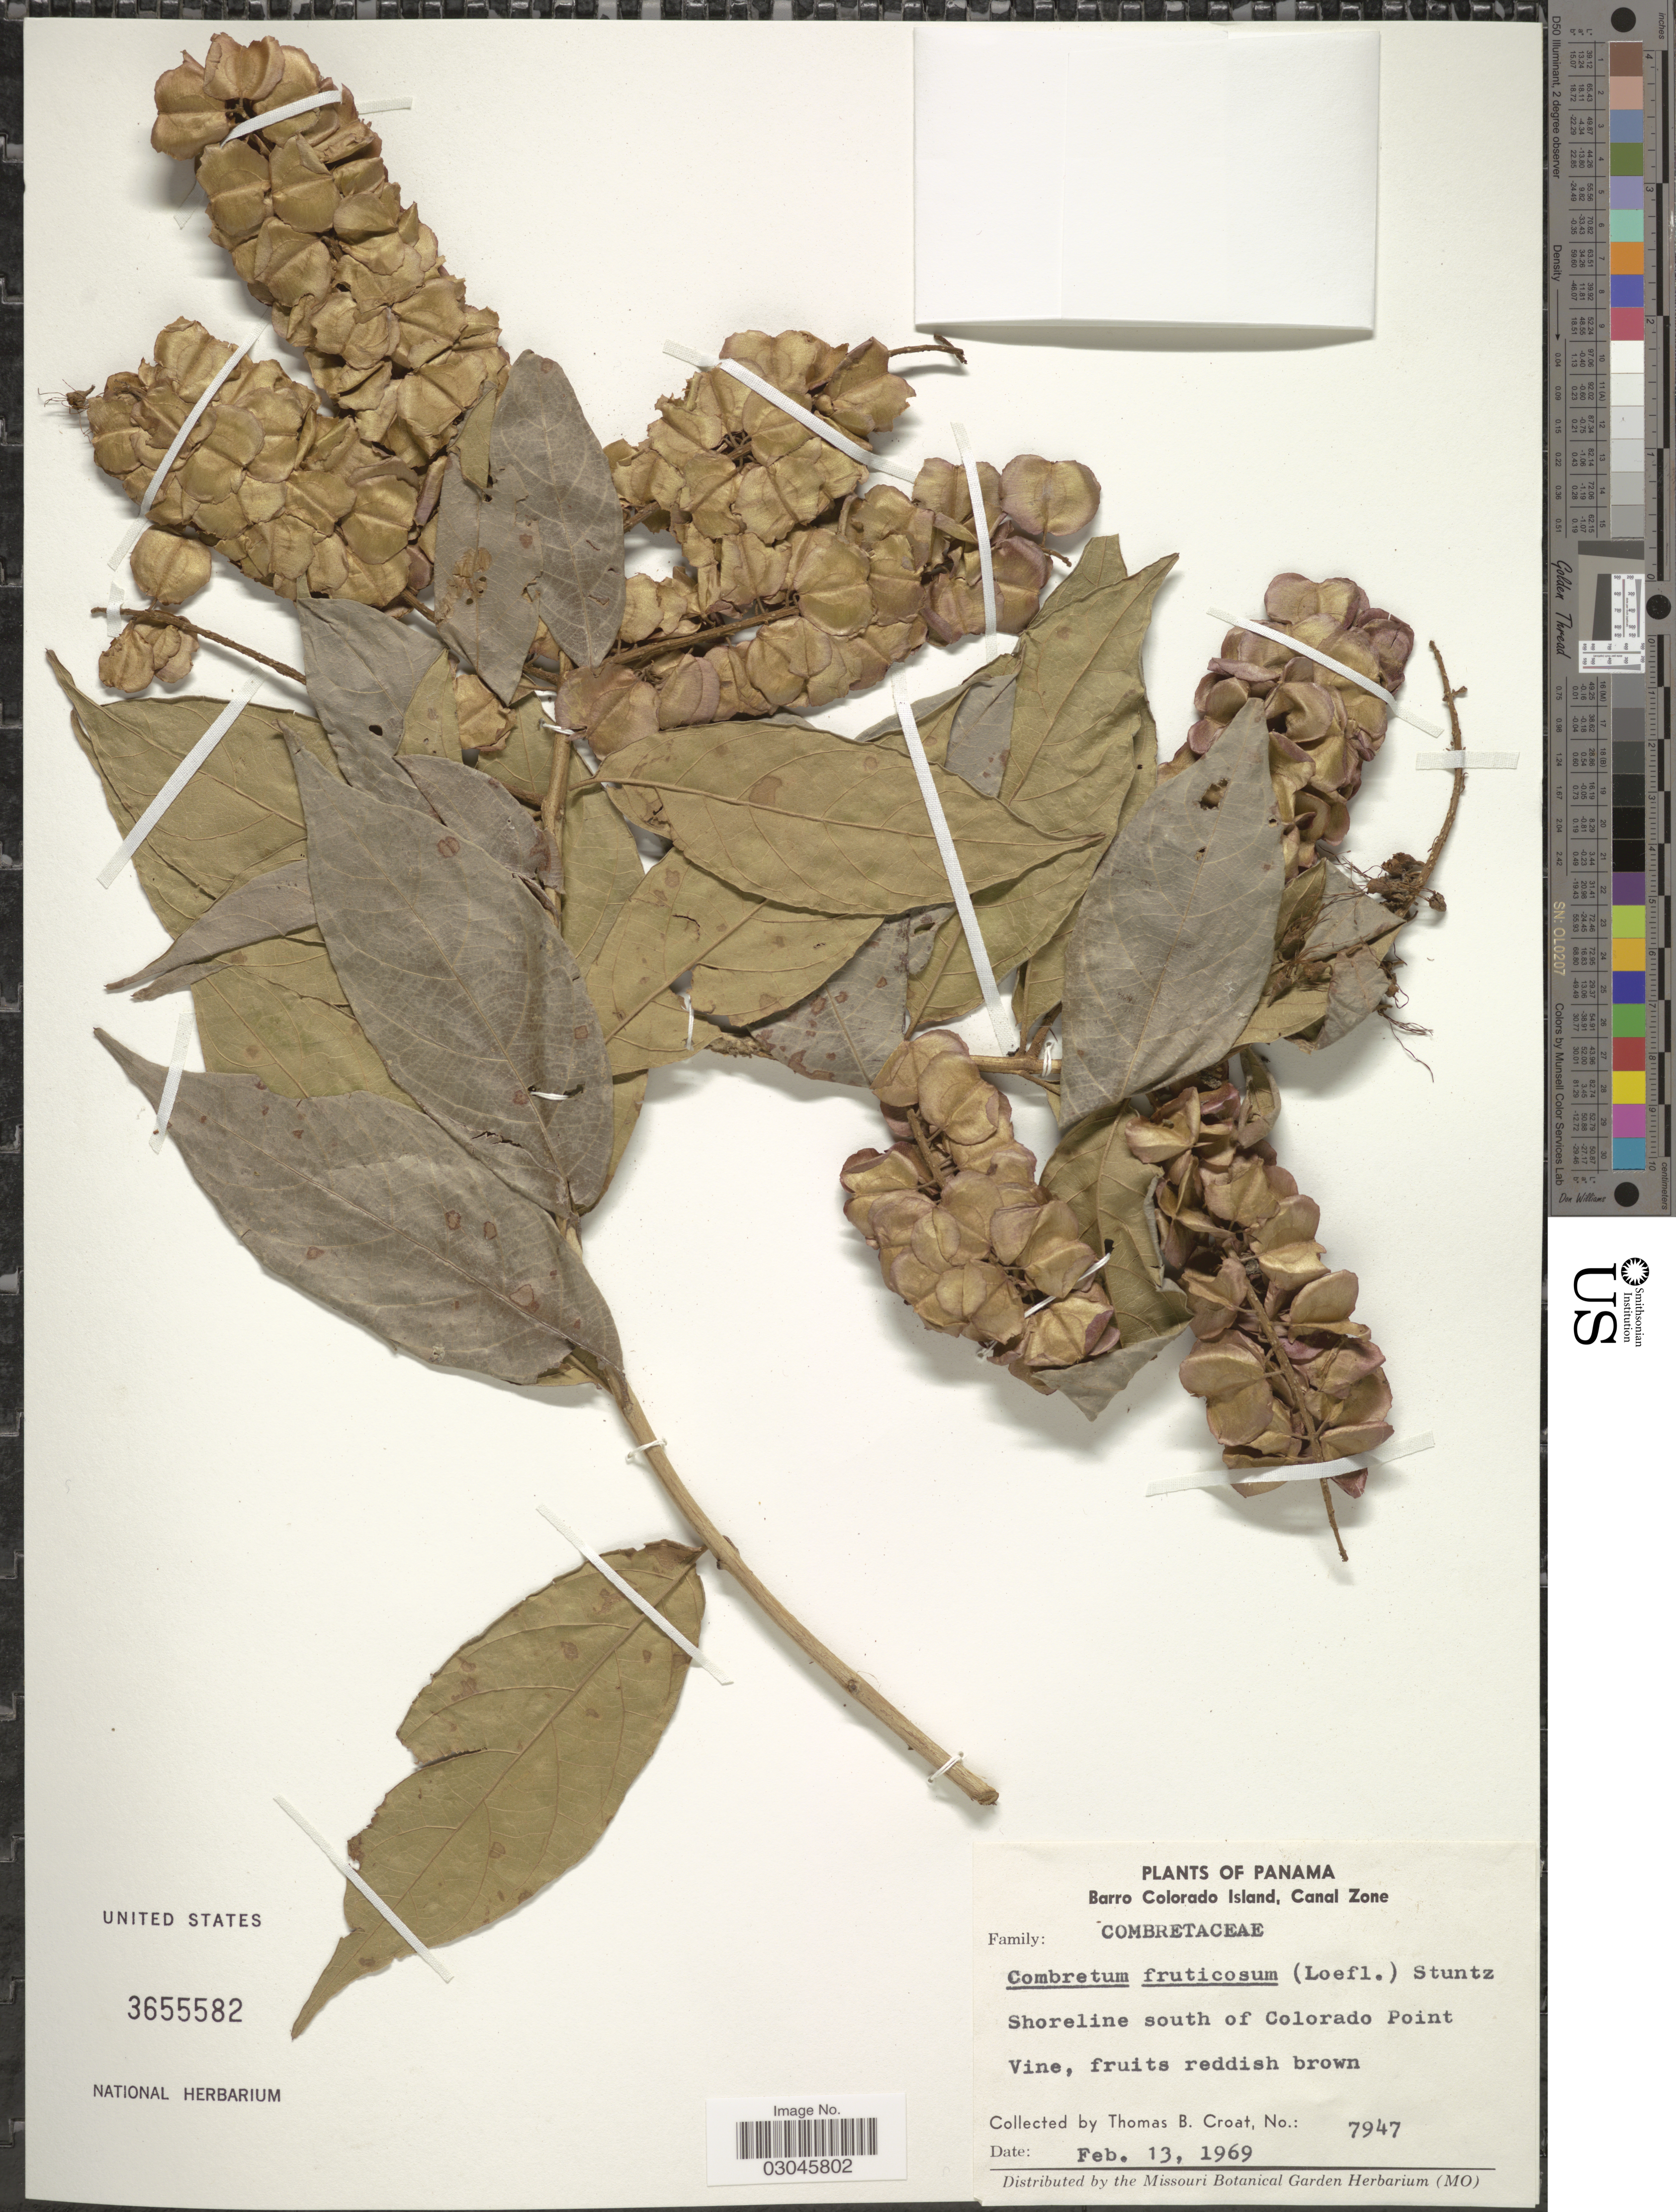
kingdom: Plantae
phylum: Tracheophyta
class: Magnoliopsida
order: Myrtales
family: Combretaceae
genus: Combretum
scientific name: Combretum fruticosum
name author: (Loefl.) Stuntz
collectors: T. B. Croat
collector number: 7947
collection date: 1969-02-13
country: Panama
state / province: Panamá Oeste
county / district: Canal Zone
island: Barro Colorado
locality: Barro Colorado Island, Canal Zone. Shoreline south of Colorado Point.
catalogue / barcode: US 3655582